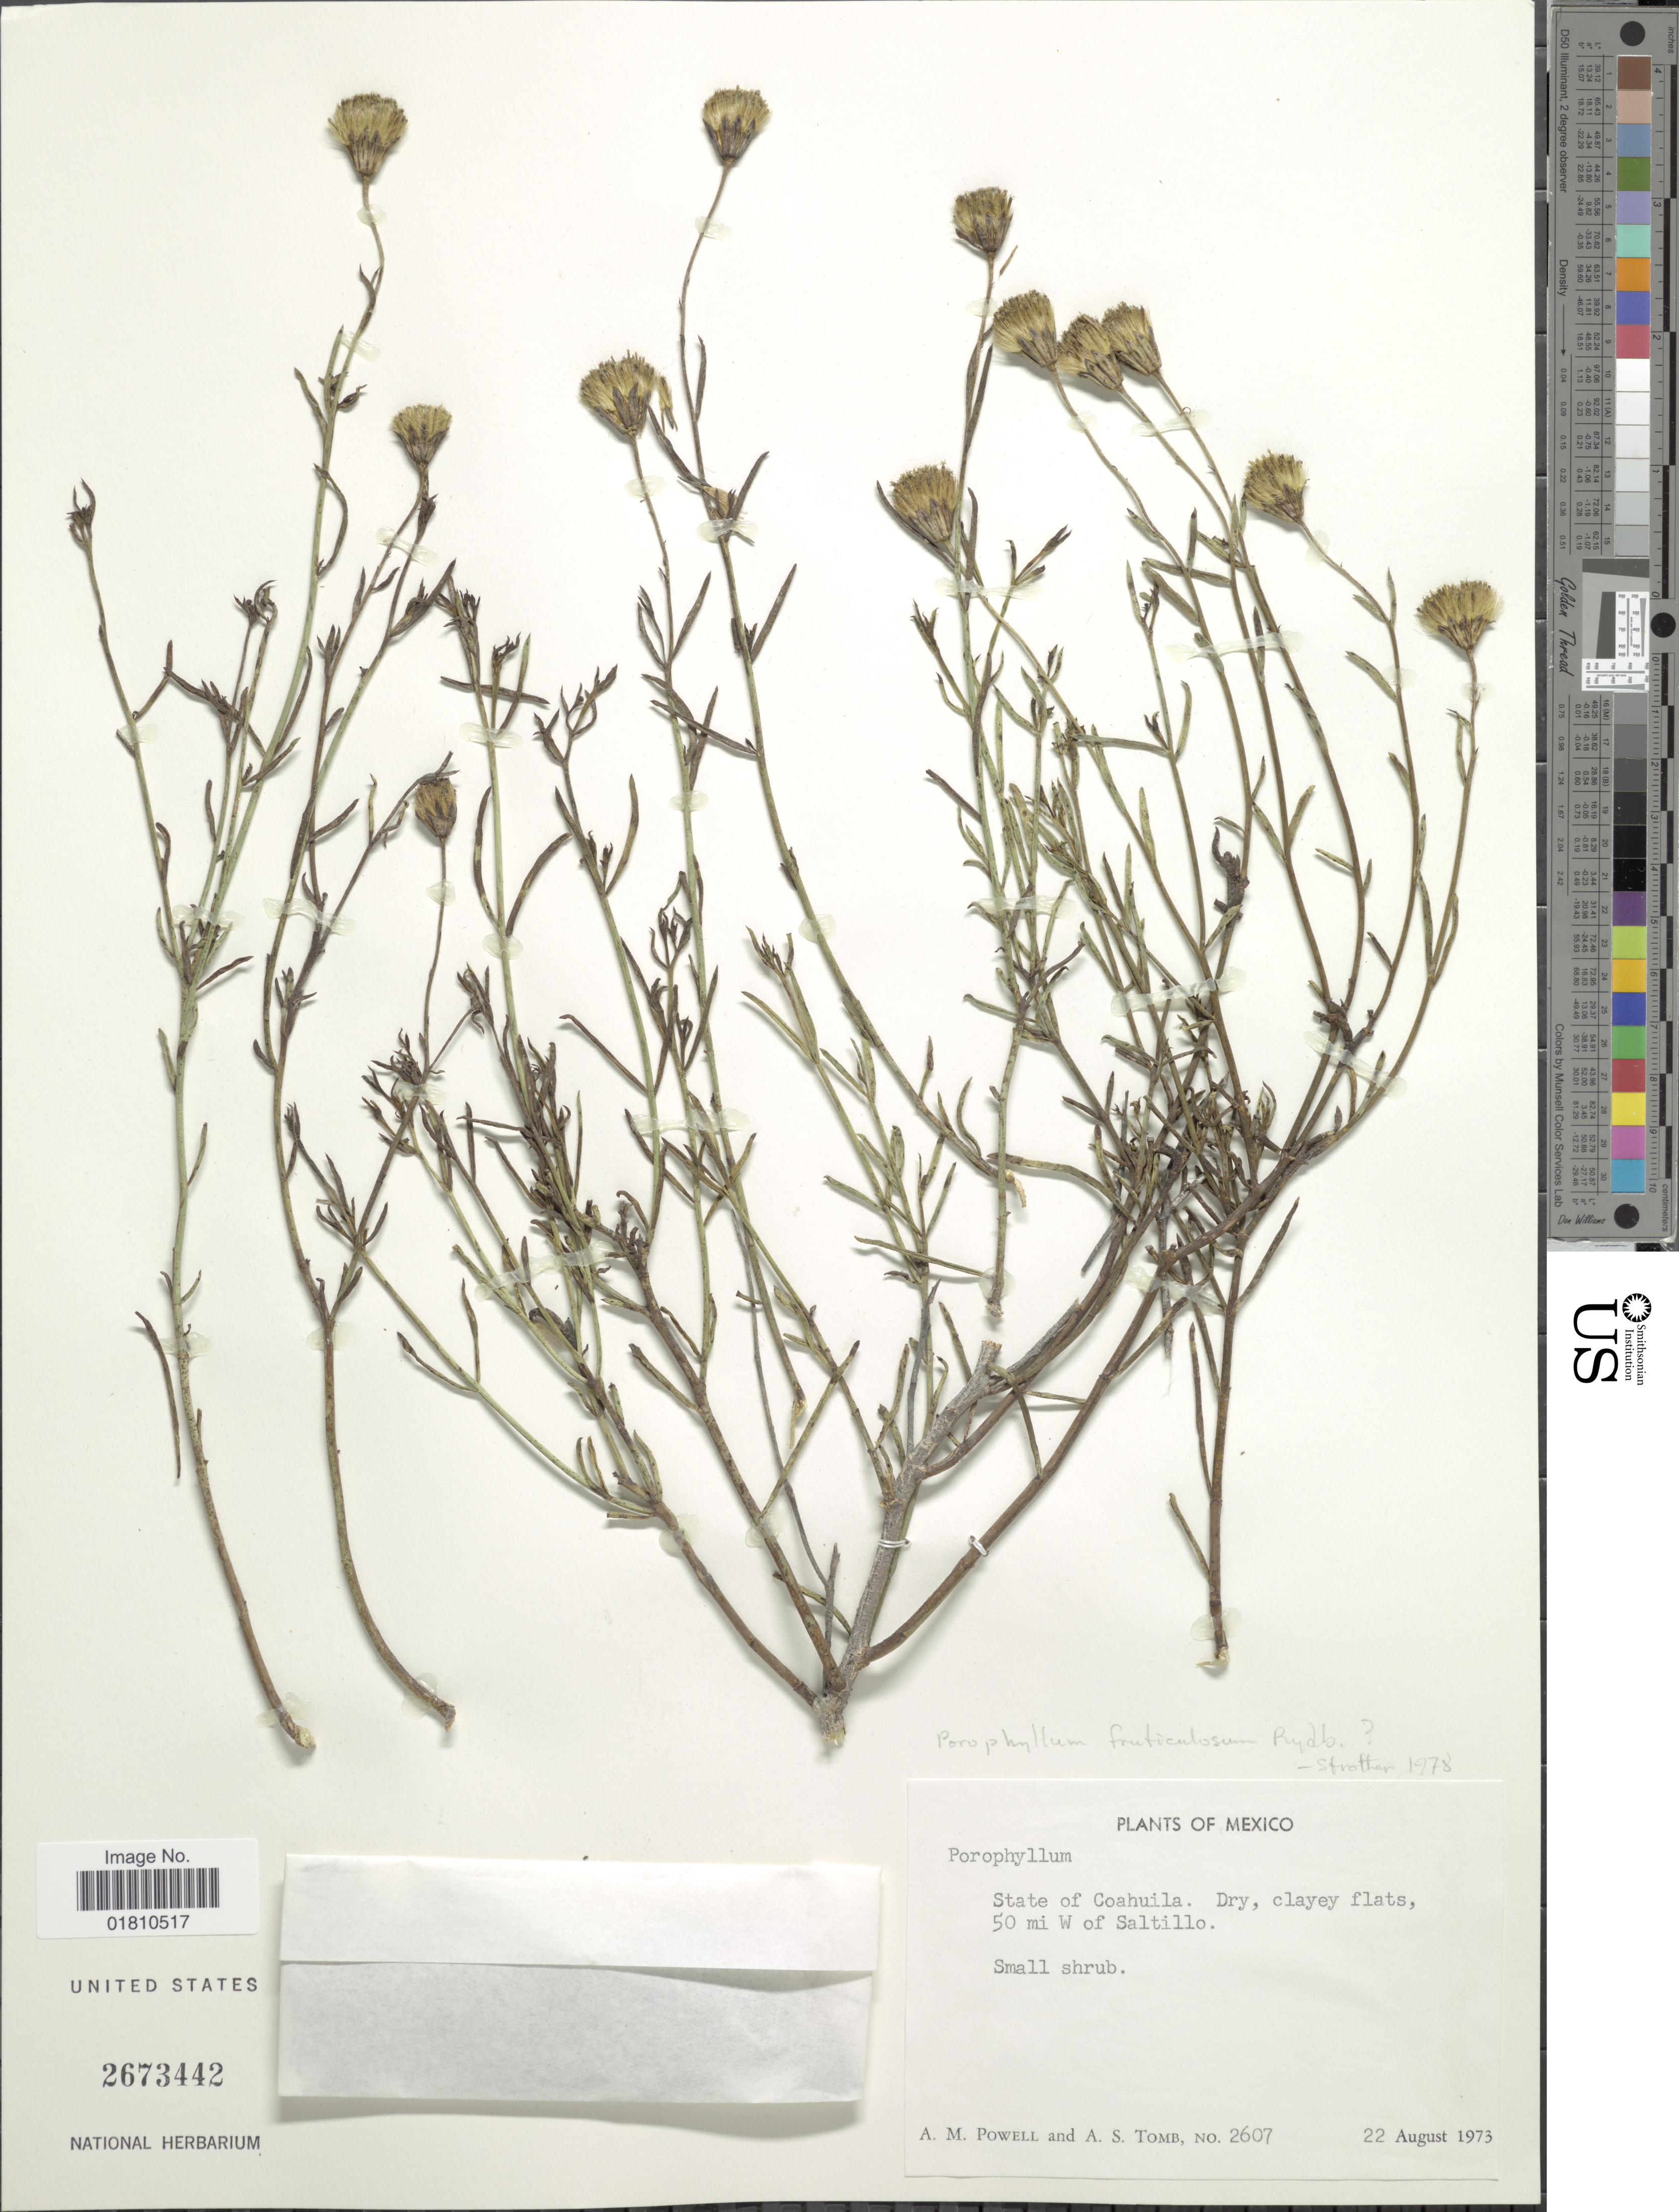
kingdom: Plantae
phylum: Tracheophyta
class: Magnoliopsida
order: Asterales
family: Asteraceae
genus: Porophyllum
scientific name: Porophyllum fruticulosum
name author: Rydb.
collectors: A. M. Powell & A. Tomb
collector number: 2607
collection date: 1973-08-22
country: Mexico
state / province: Coahuila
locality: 50 mi W of Saltillo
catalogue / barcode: US 2673442